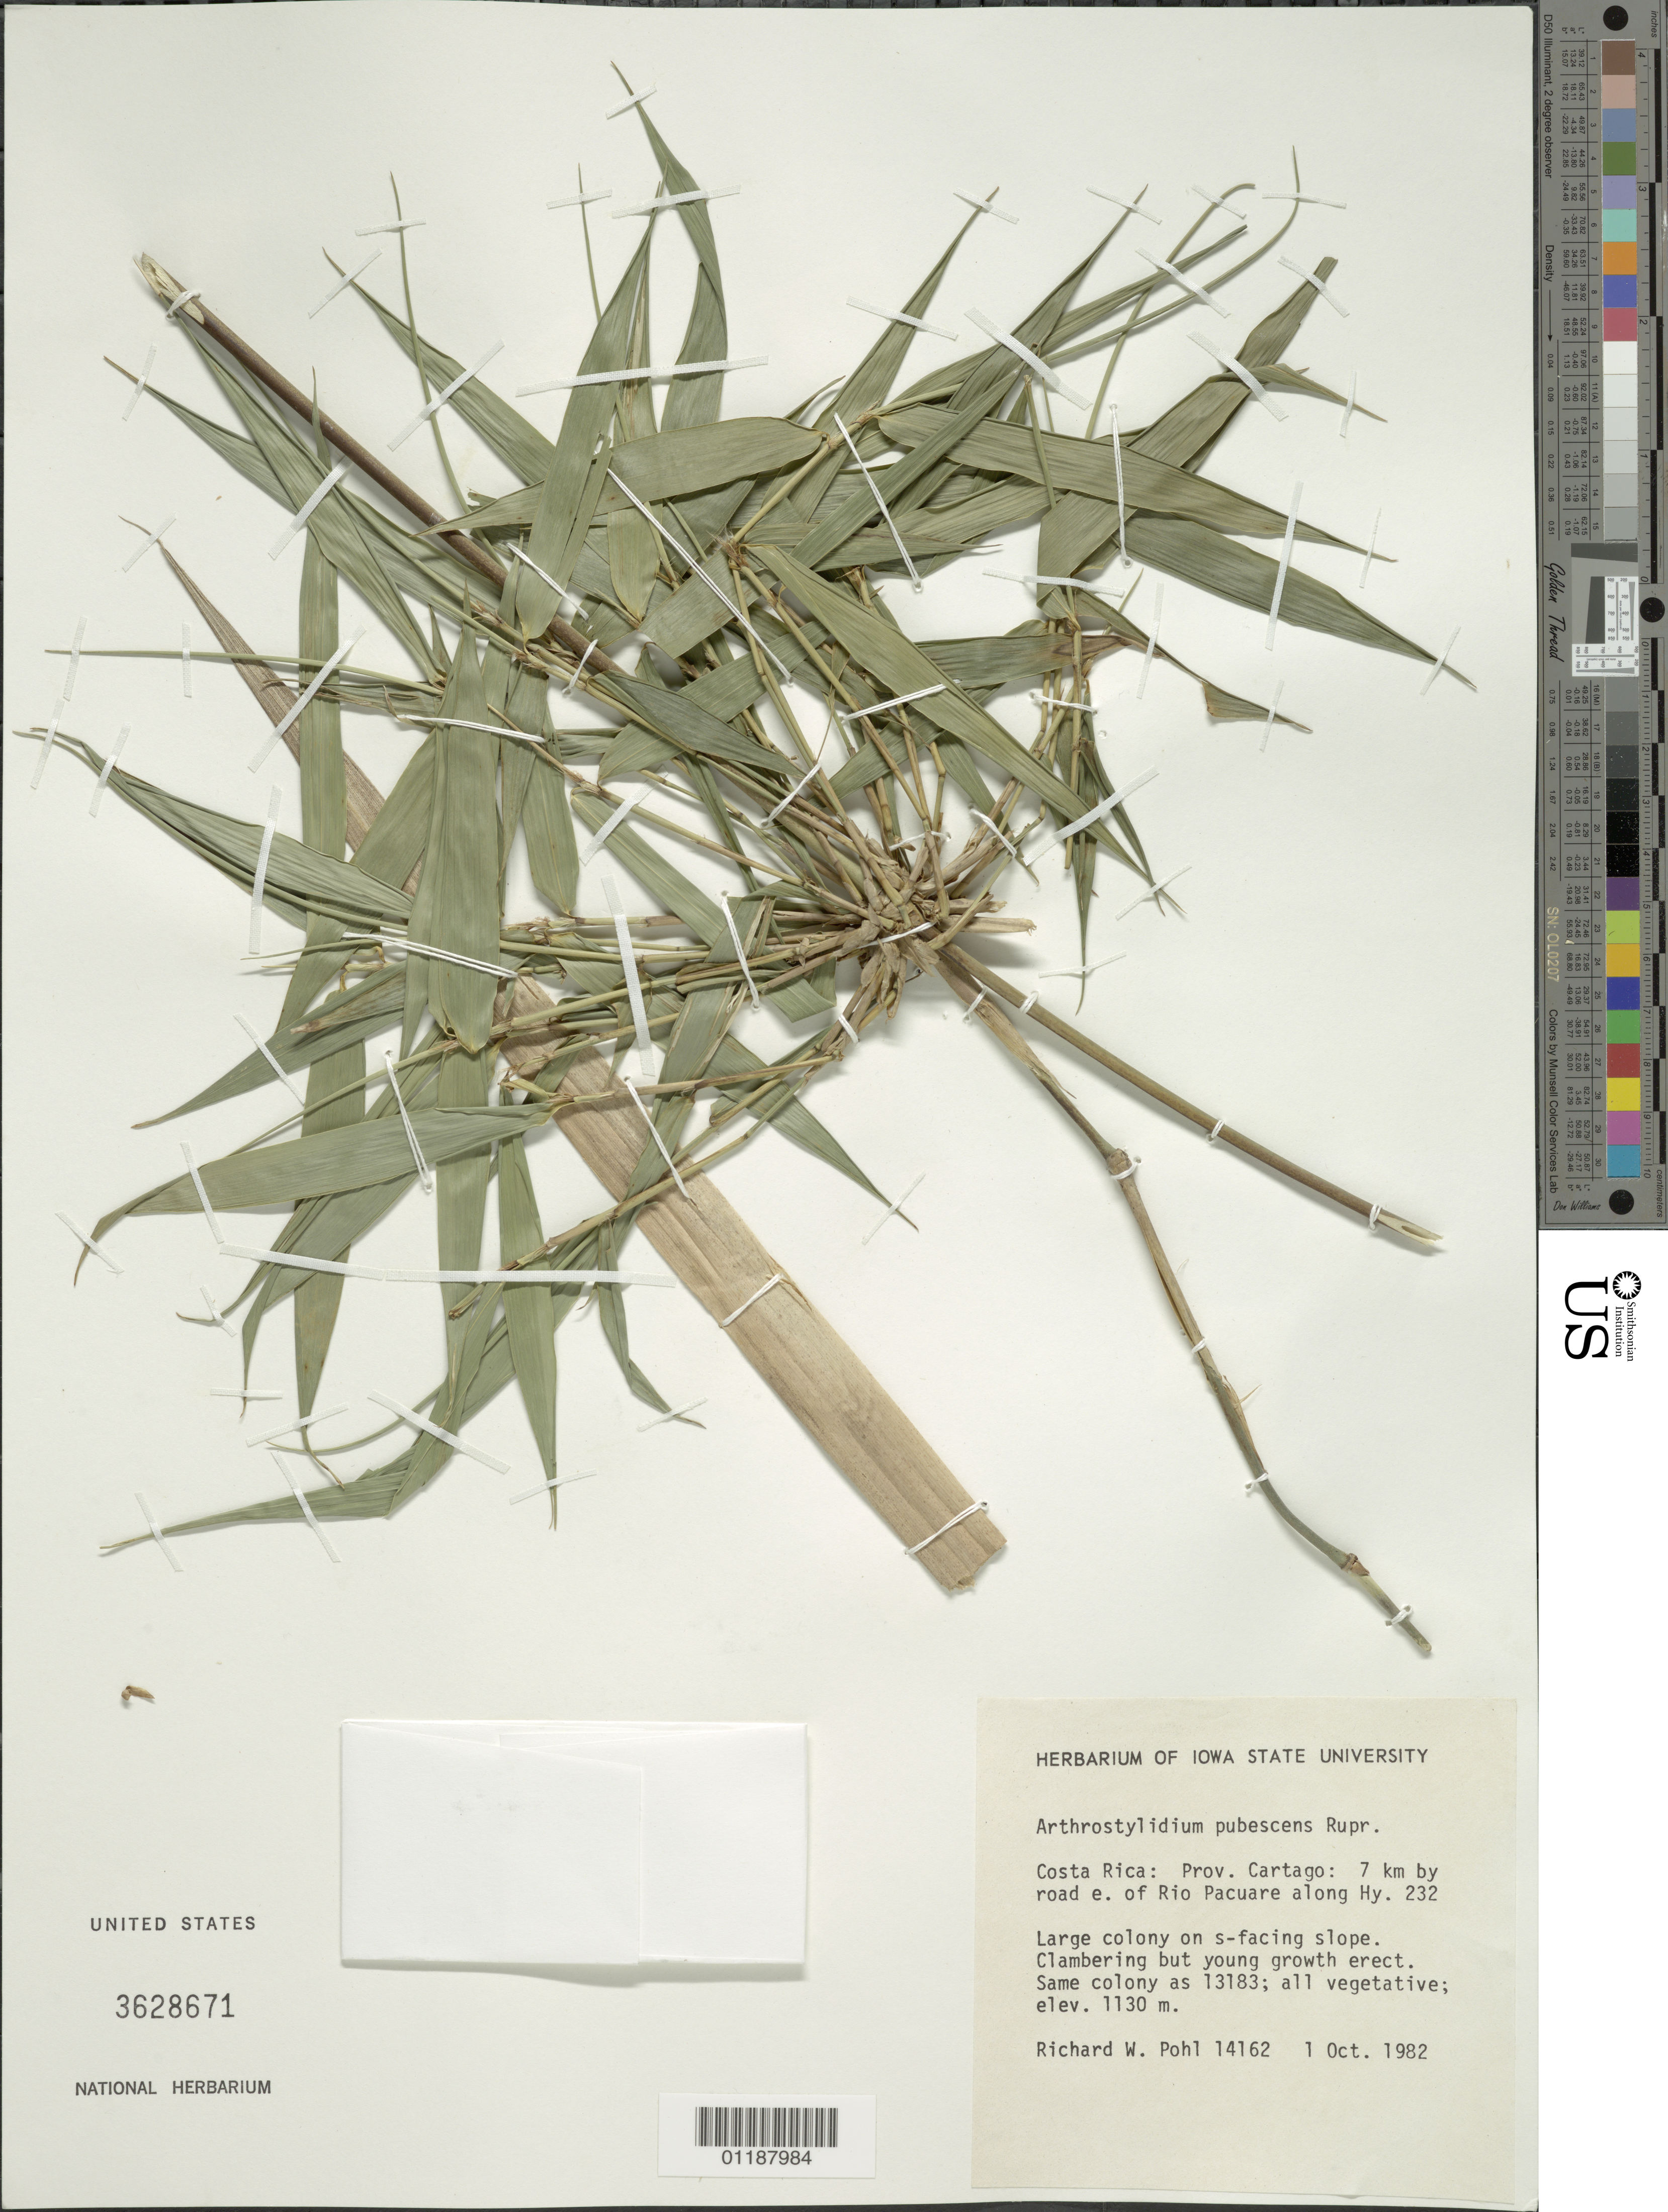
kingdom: Plantae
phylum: Tracheophyta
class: Liliopsida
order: Poales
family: Poaceae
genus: Arthrostylidium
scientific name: Arthrostylidium pubescens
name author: Rupr.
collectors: R. W. Pohl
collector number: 14162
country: Costa Rica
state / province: Cartago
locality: E of Rio Pacuare along Hwy 232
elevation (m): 1130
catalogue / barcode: US 3628671